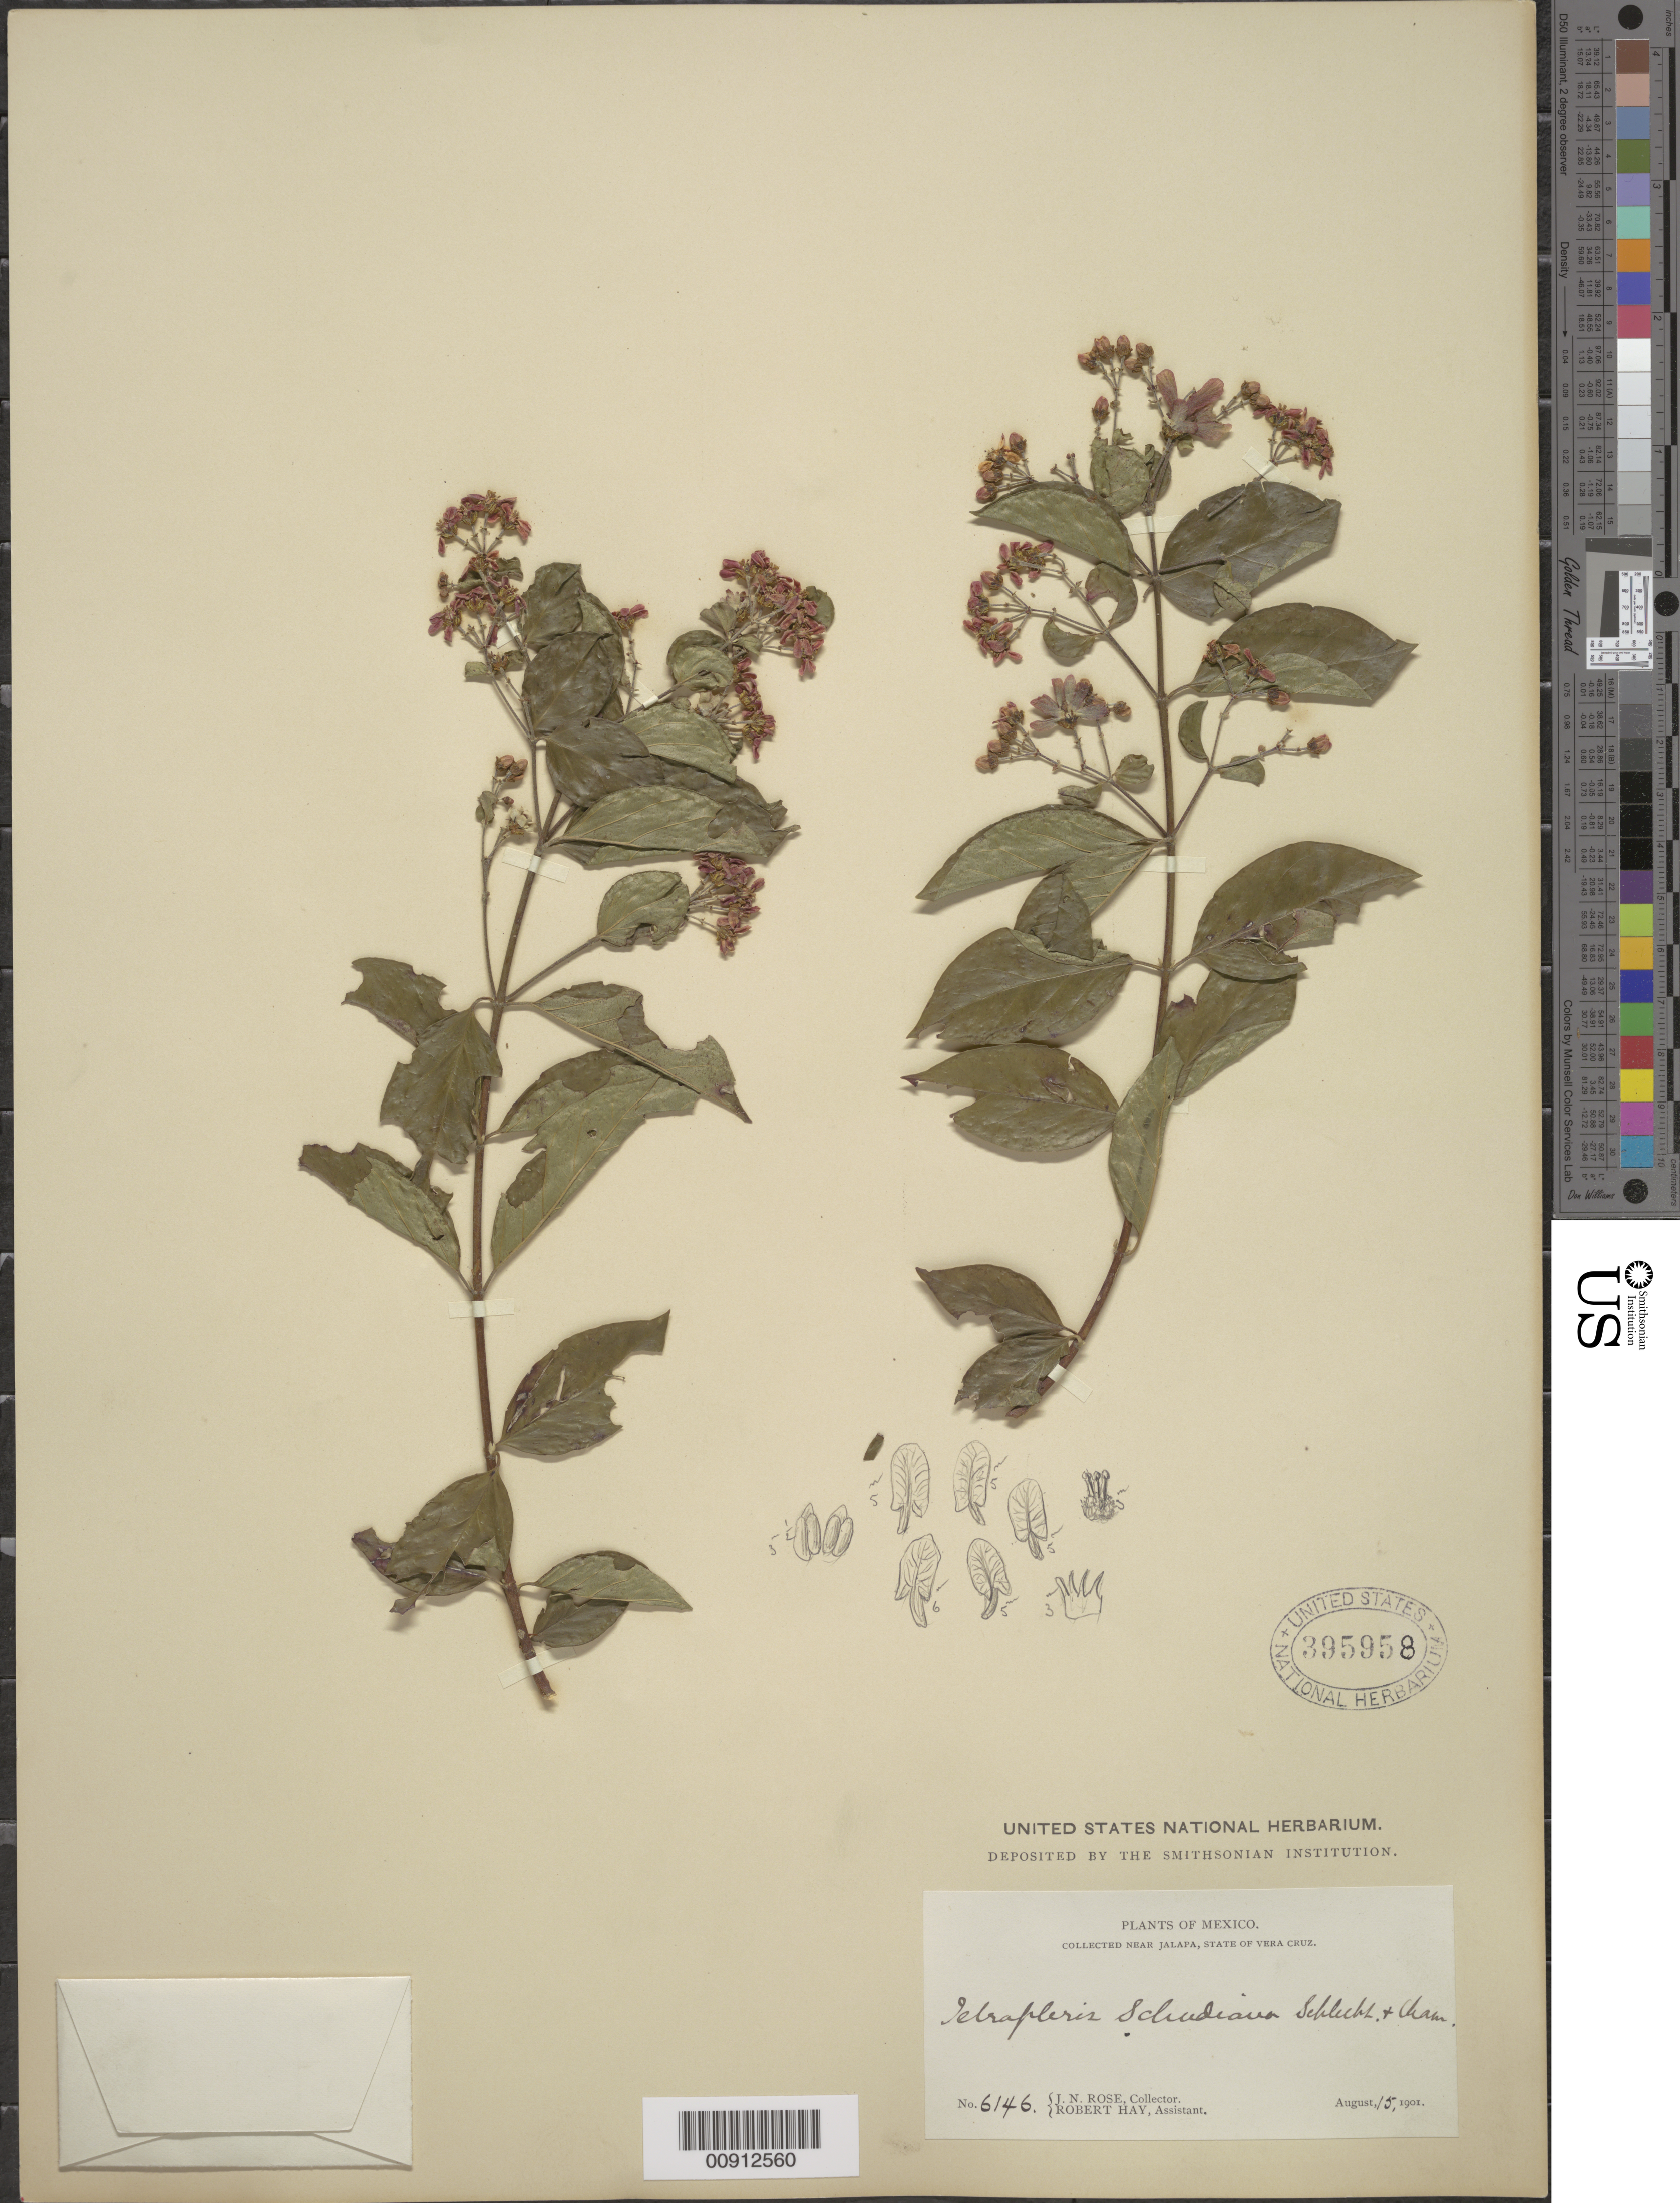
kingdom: Plantae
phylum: Tracheophyta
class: Magnoliopsida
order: Malpighiales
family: Malpighiaceae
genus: Tetrapterys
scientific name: Tetrapterys schiedeana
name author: Schltdl. & Cham.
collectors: J. N. Rose & R. Hay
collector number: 6146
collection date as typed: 15 Aug 1901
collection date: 1901-08-15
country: Mexico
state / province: Veracruz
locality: Near Jalapa, State of Veracruz.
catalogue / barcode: US 395958